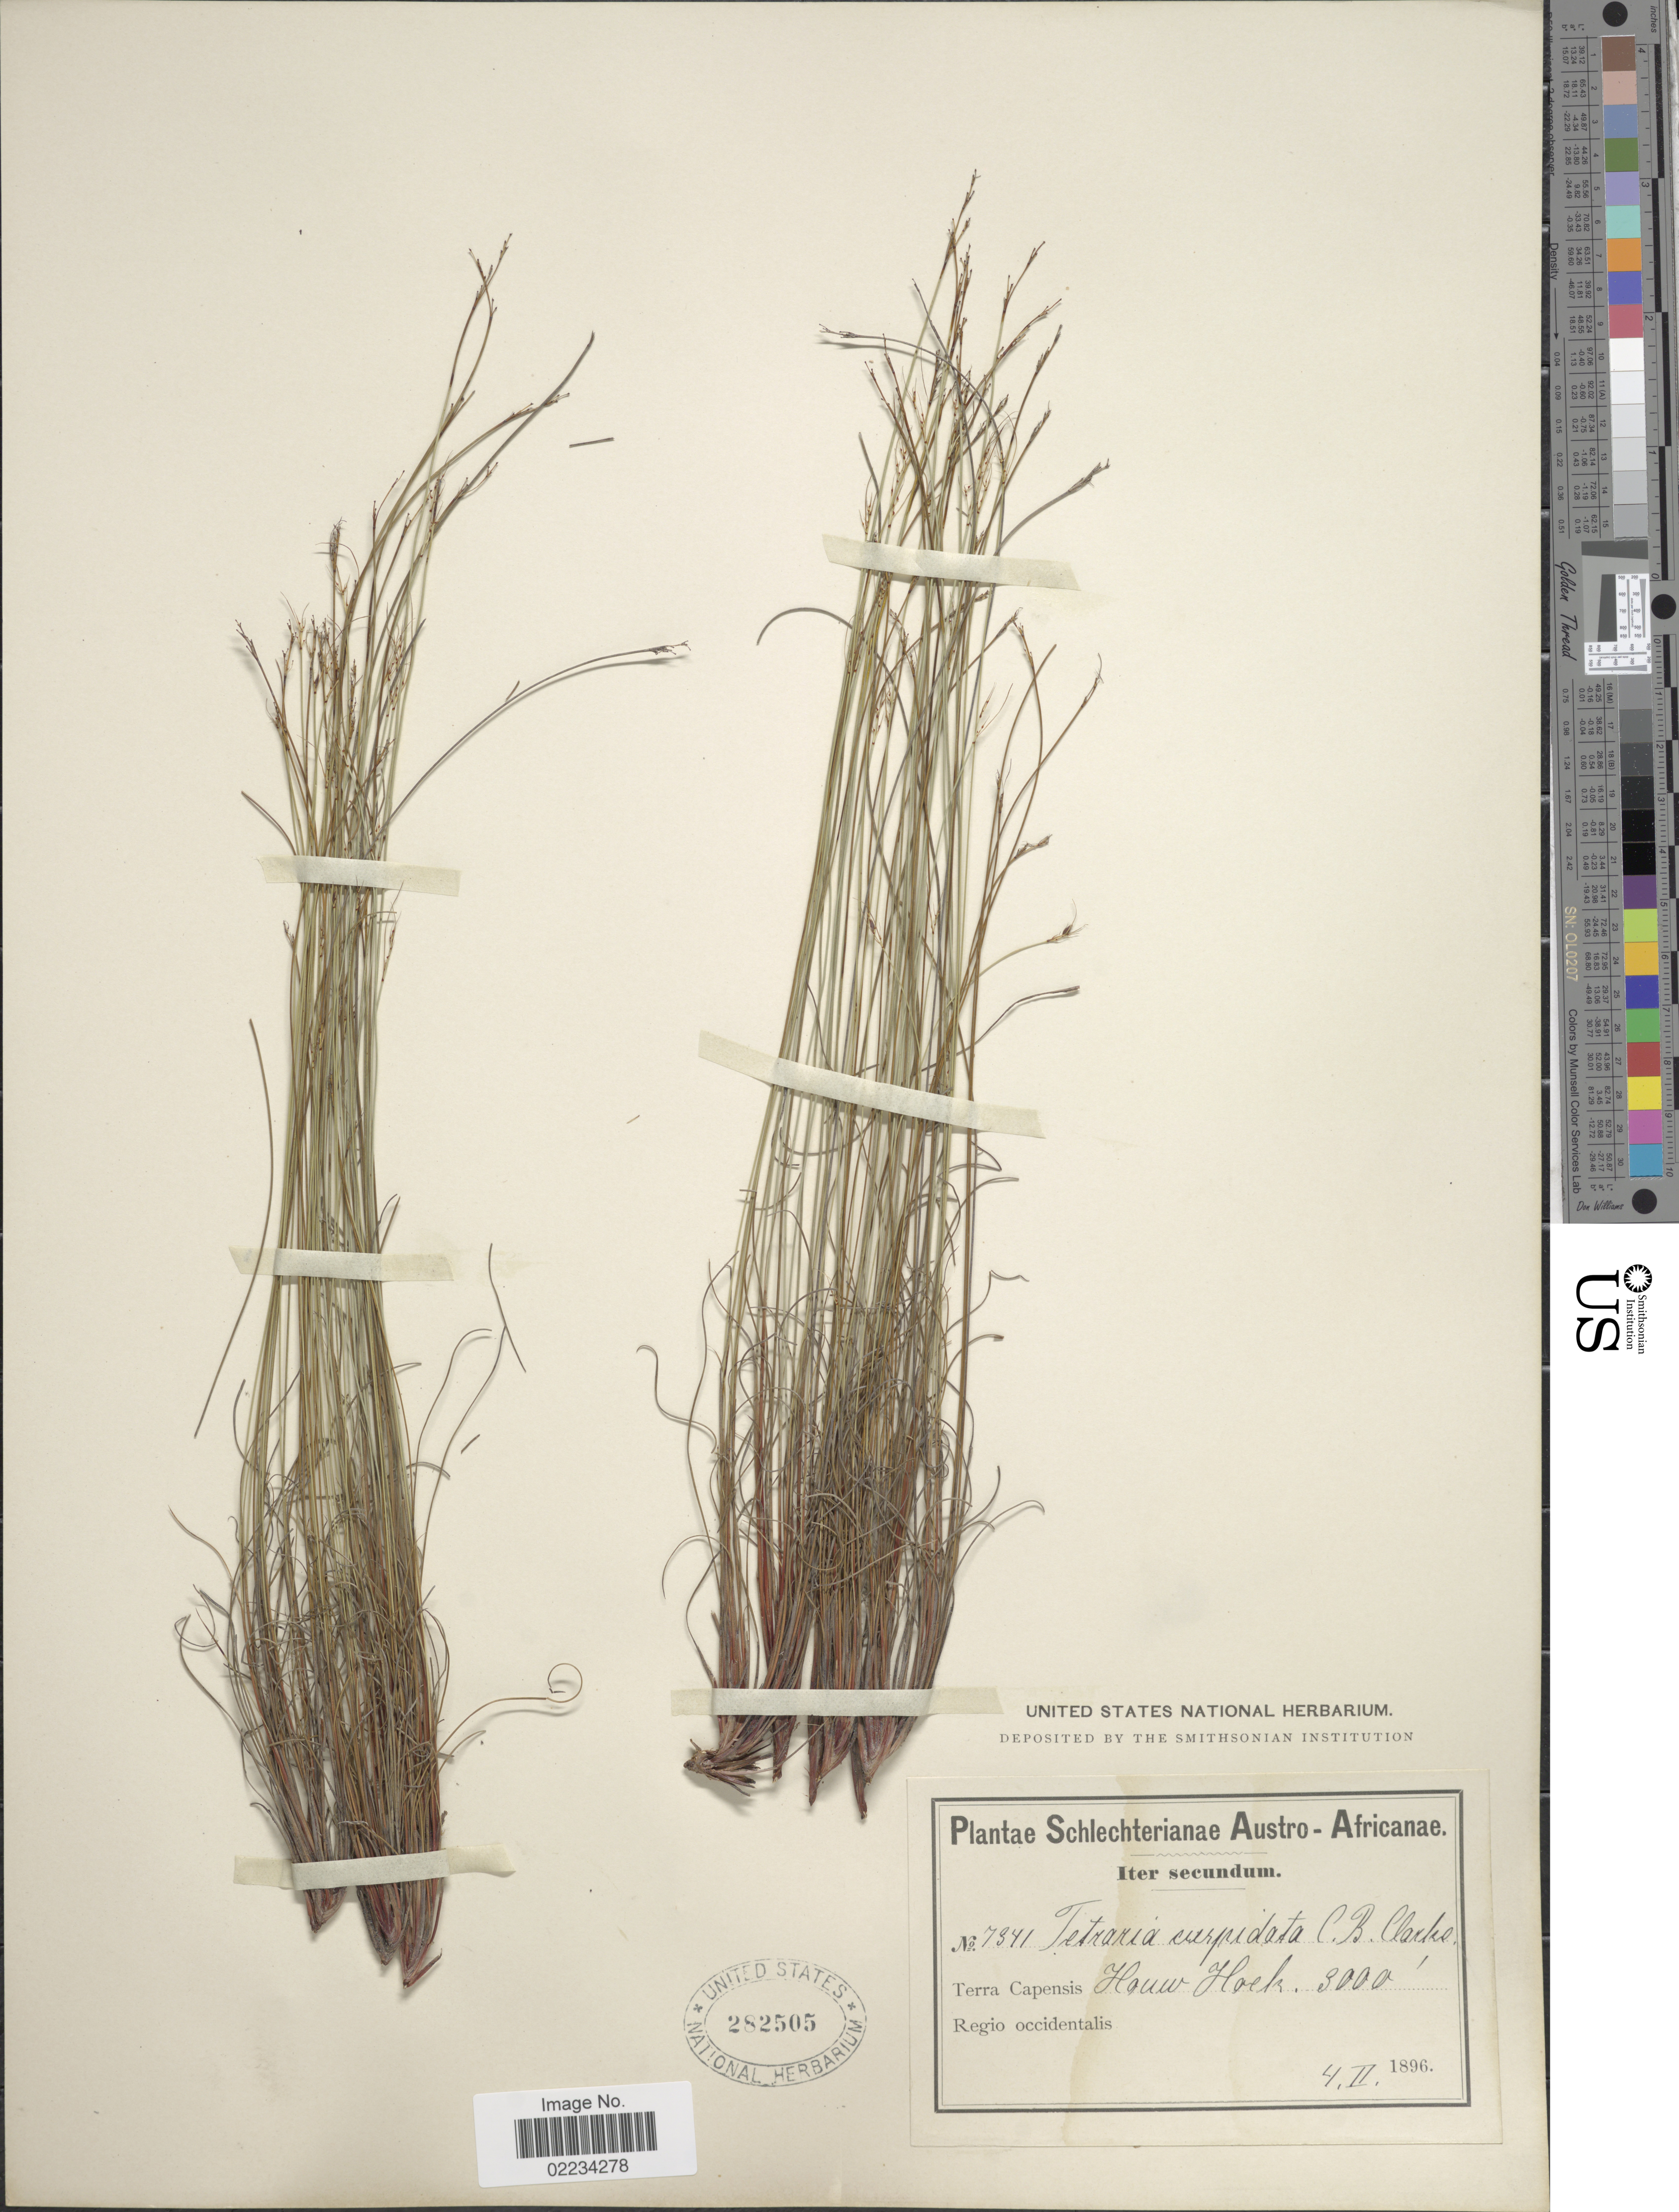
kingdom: Plantae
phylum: Tracheophyta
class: Liliopsida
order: Poales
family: Cyperaceae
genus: Schoenus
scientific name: Schoenus sp.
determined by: Strong, Mark T., (BOT), Smithsonian Institution - National Museum of Natural History (UNITED STATES)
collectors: Schlechter, --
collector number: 7341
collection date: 1896-02-04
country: South Africa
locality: Austro-Africanae, Iter secundum, Terra Capensis, How Hoek, Regio occidentalis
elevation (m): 914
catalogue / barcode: US 282505